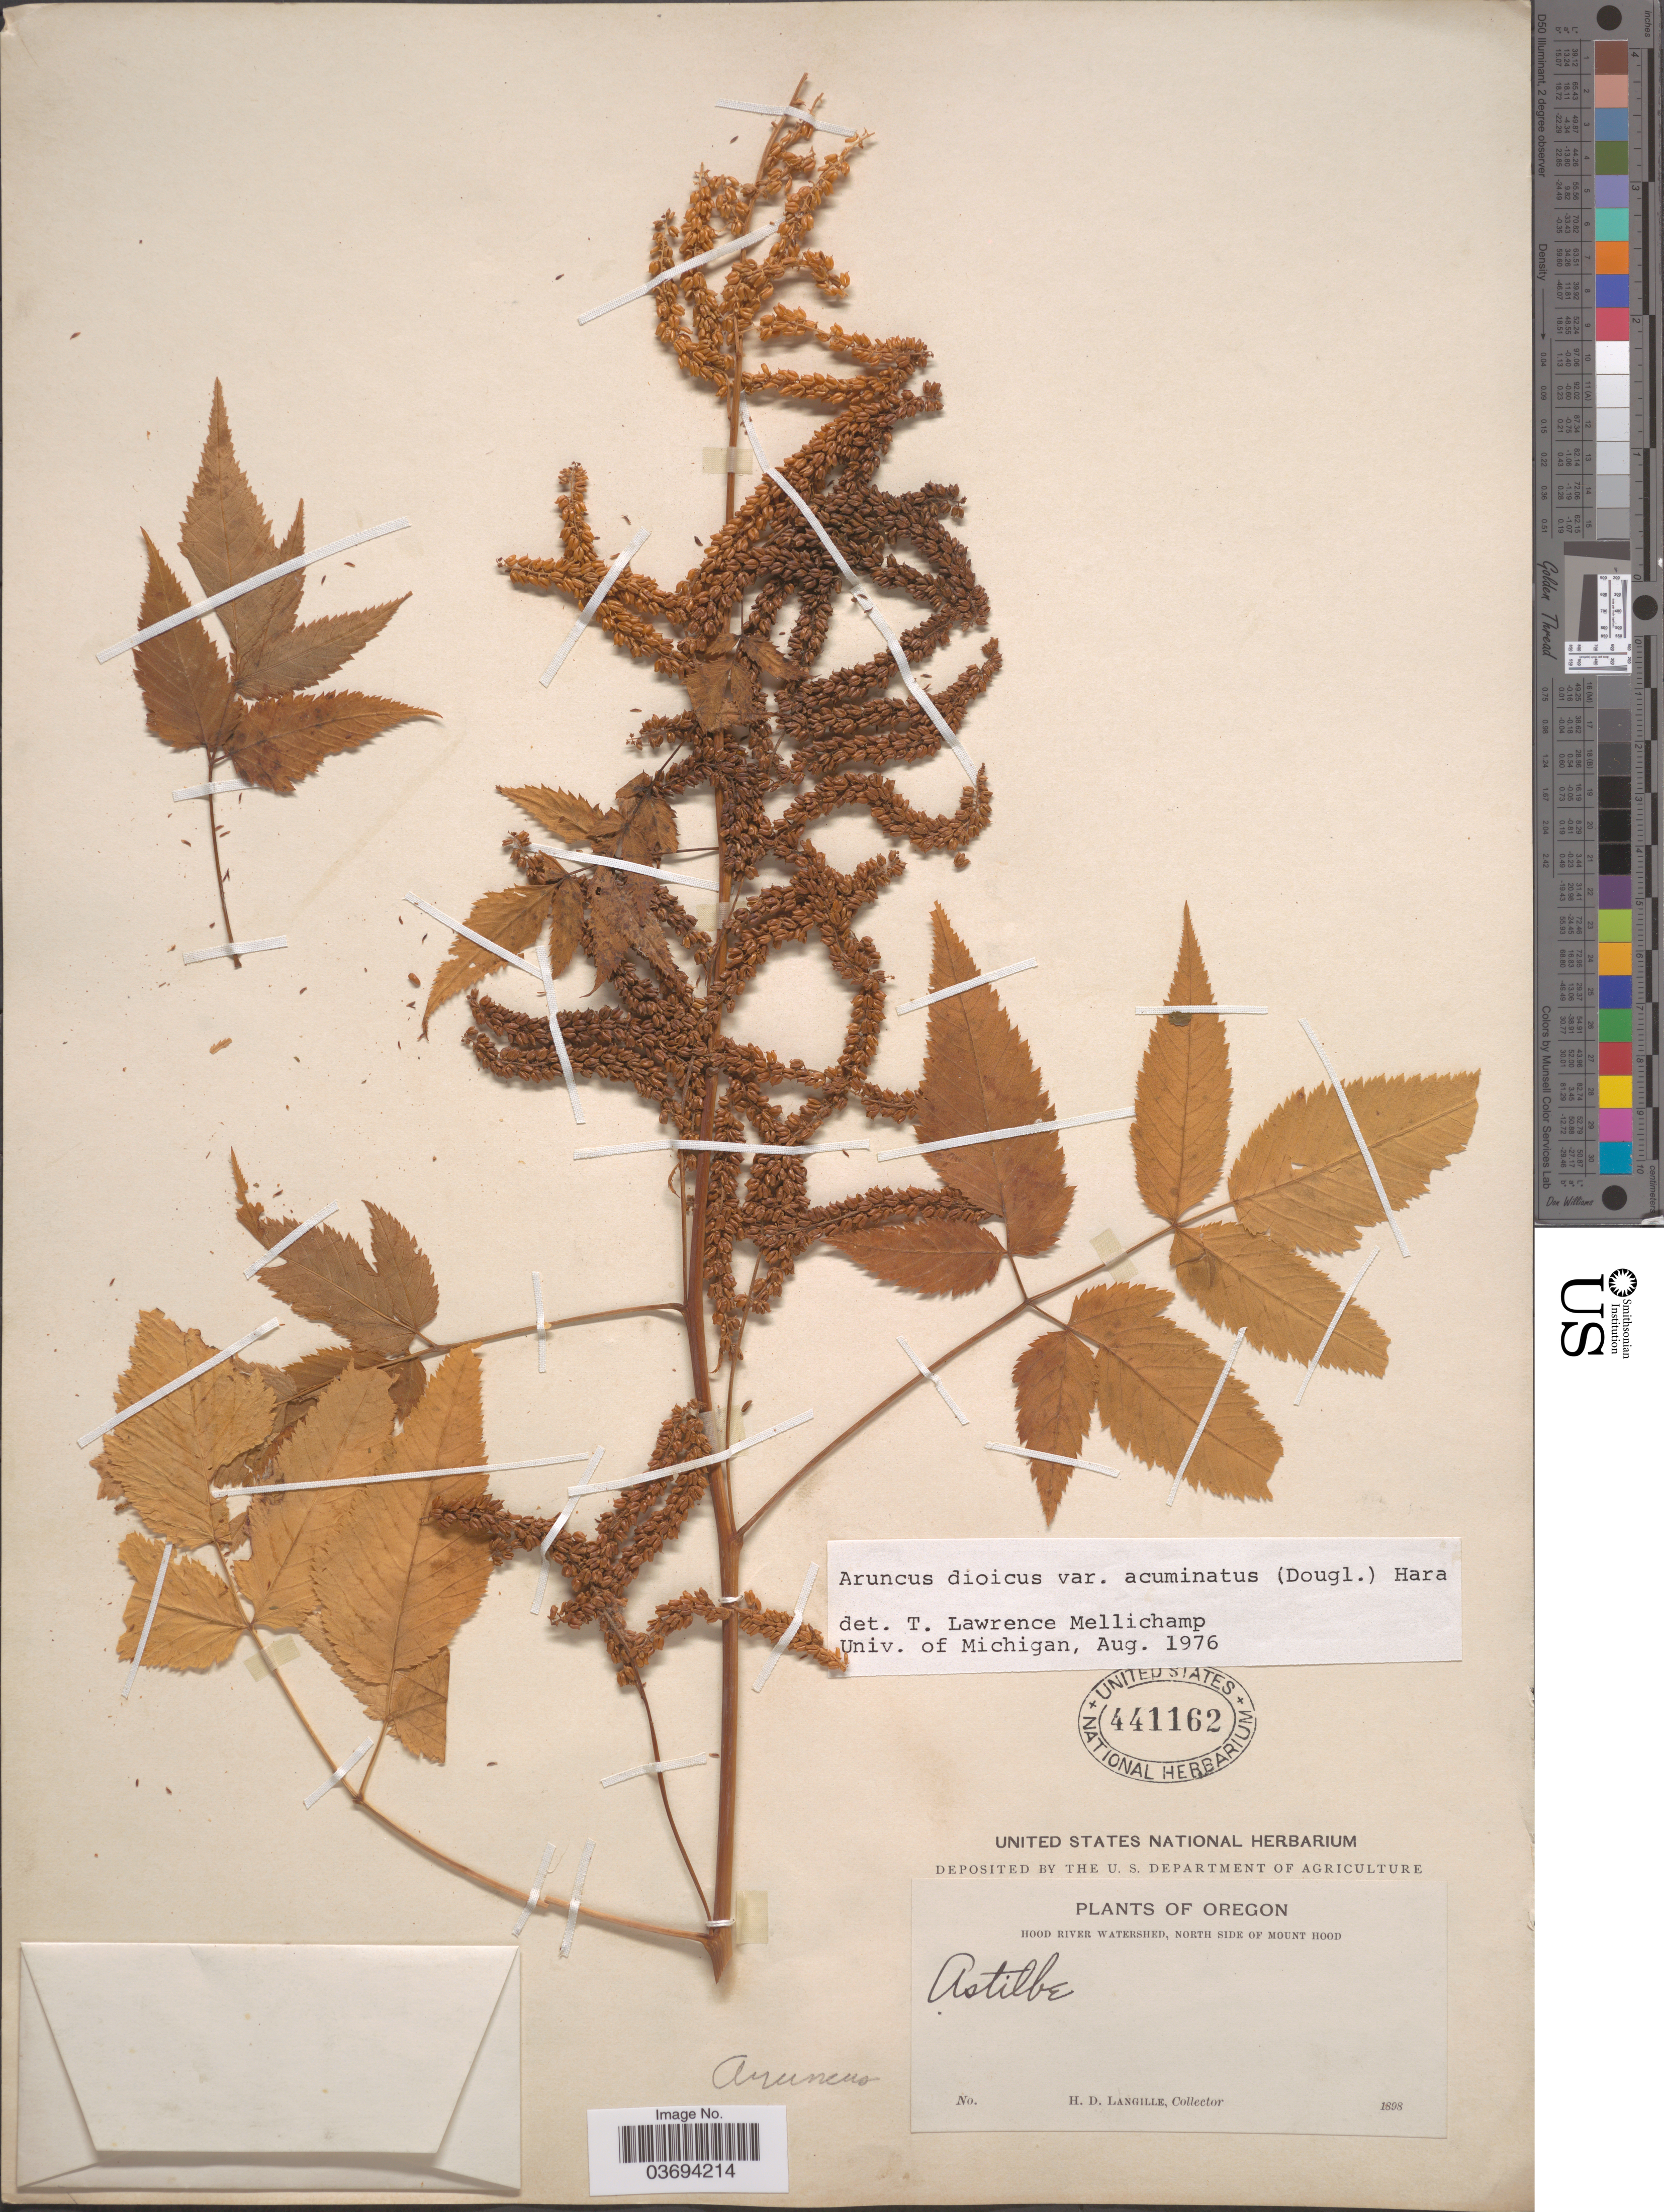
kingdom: Plantae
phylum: Tracheophyta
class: Magnoliopsida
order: Rosales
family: Rosaceae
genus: Aruncus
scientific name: Aruncus dioicus var. acuminatus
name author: (Rydb.) H. Hara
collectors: H. Langille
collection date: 1898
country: United States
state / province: Oregon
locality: Hood River Watershed, North side of Mount Hood.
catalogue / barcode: US 441162